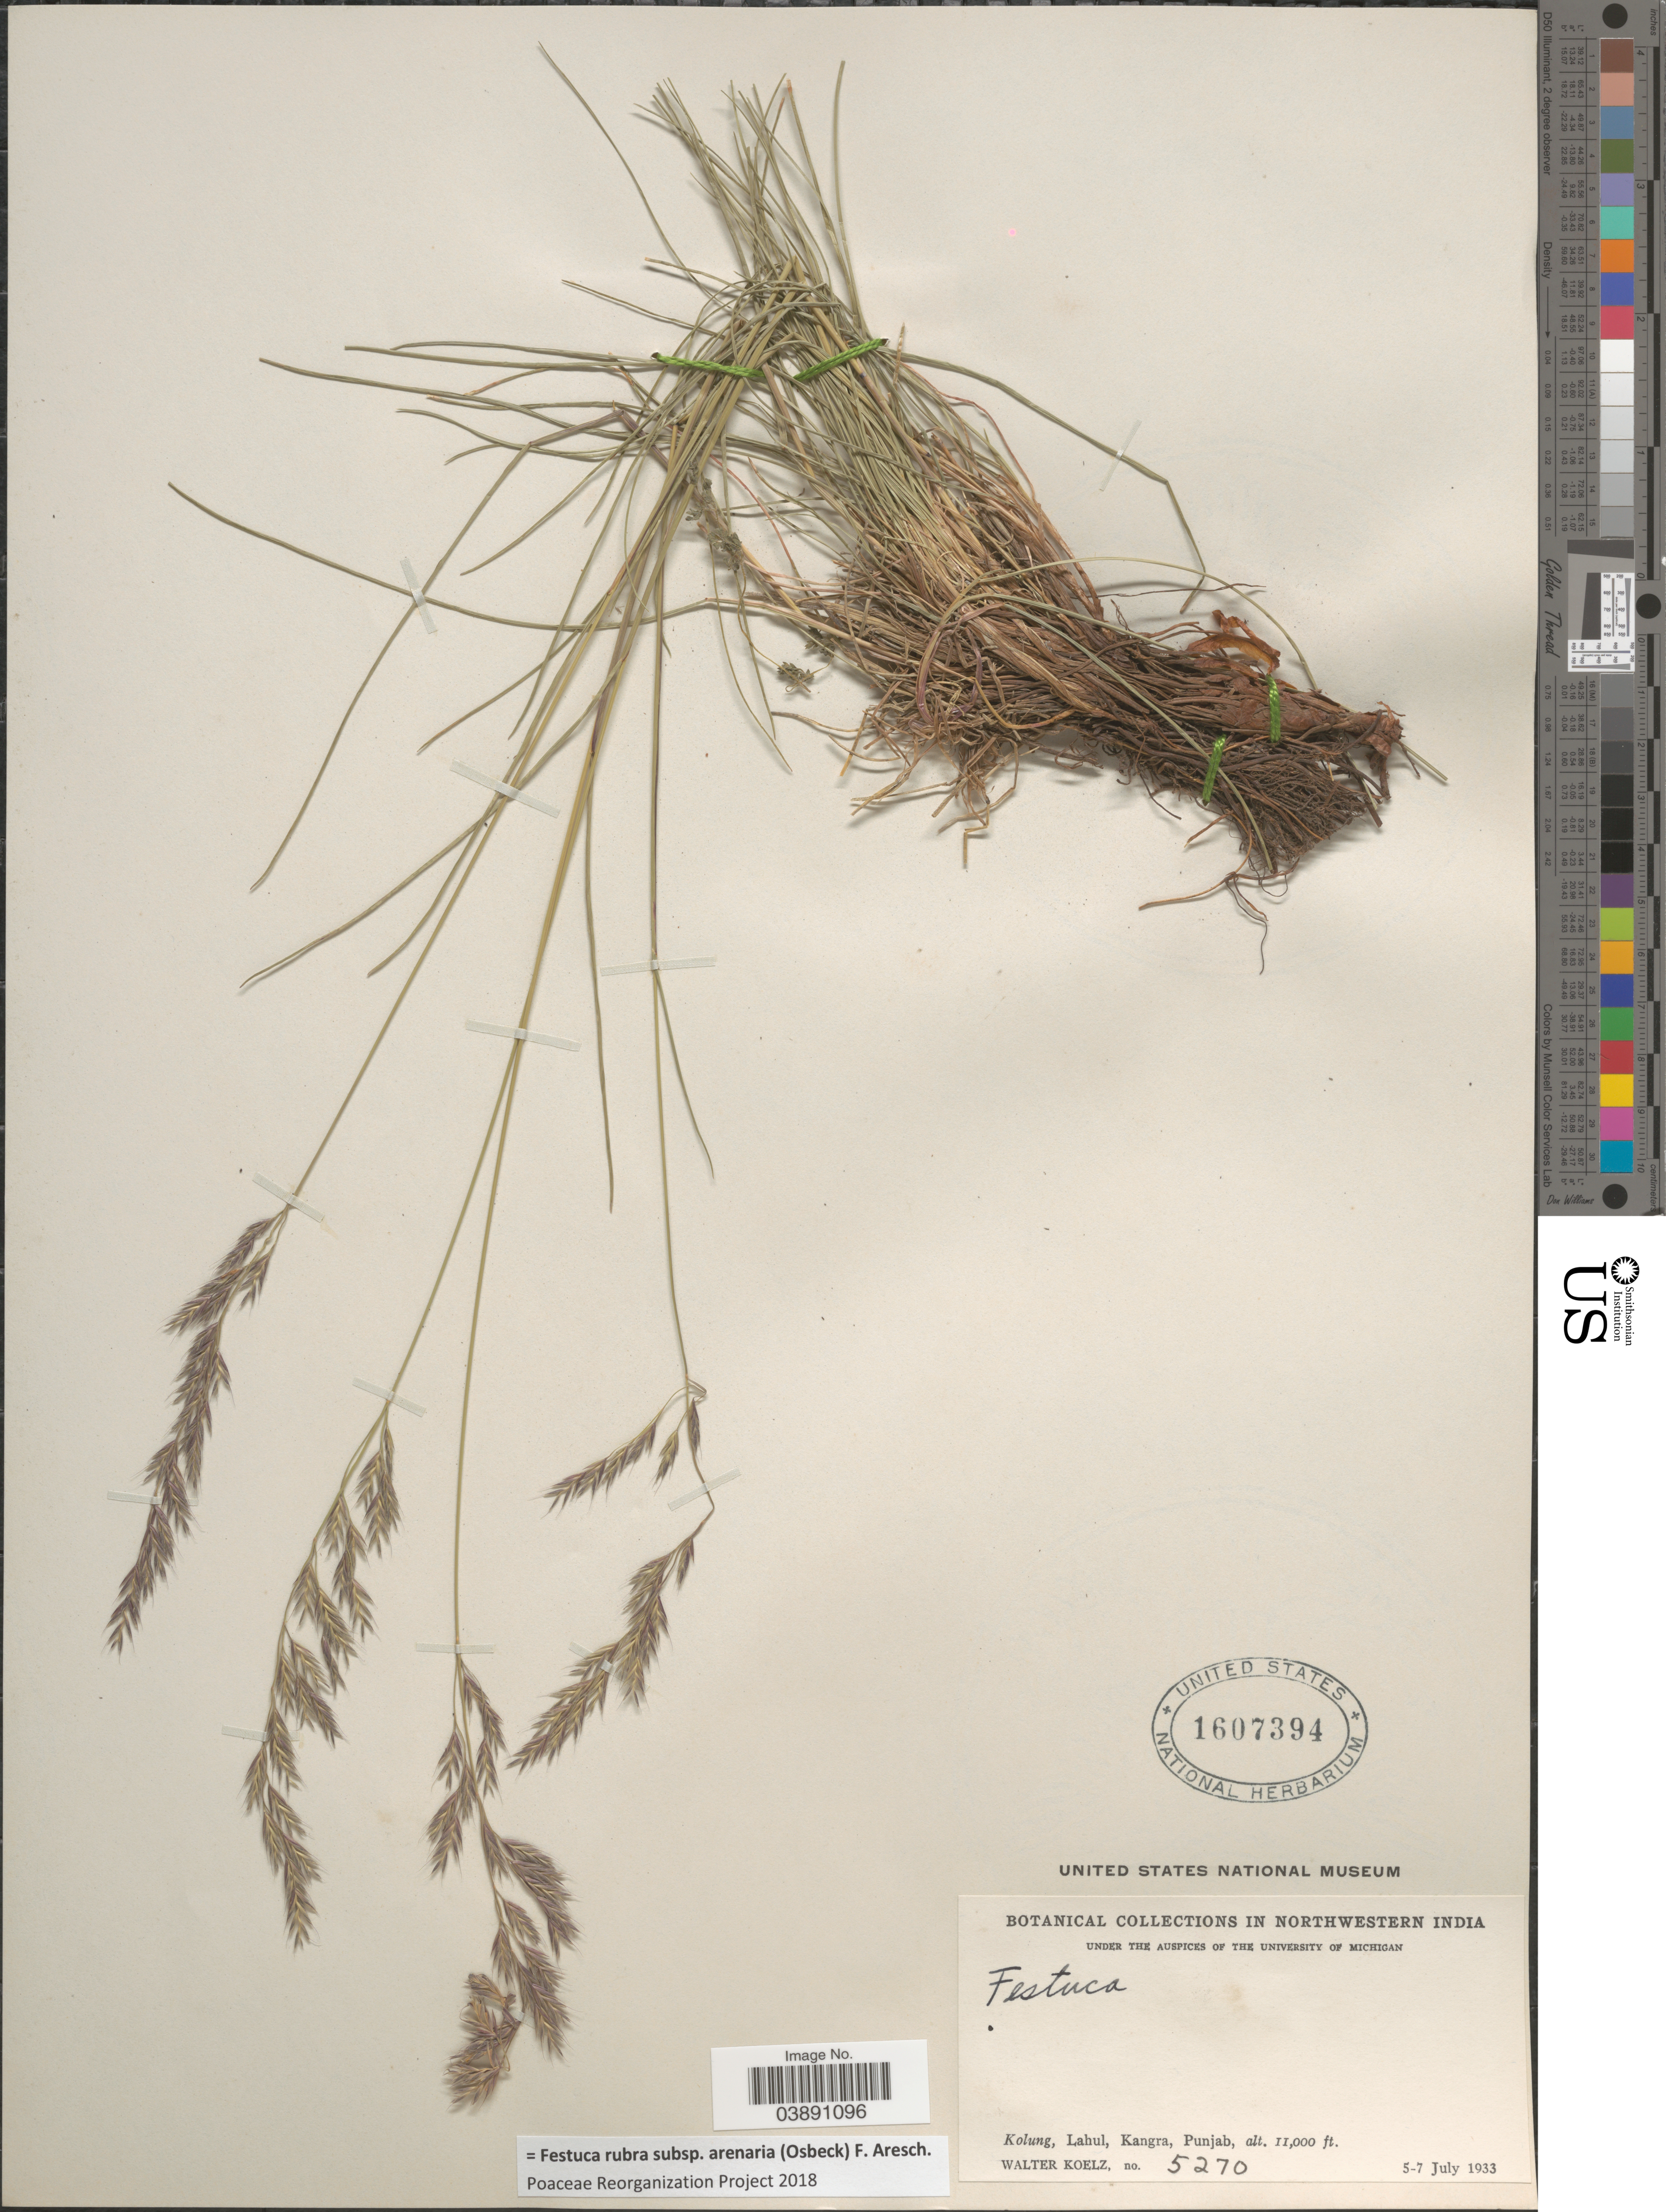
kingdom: Plantae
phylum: Tracheophyta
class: Liliopsida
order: Poales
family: Poaceae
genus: Festuca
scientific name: Festuca rubra subsp. arenaria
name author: (Osbeck) F. Aresch.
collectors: W. N. Koelz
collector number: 5270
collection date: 1933-07-05/1933-07-07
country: India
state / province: Punjab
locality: In Northwestern India. Kolung, Lahul, Kangra, Punjab.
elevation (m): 3353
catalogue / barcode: US 1607394